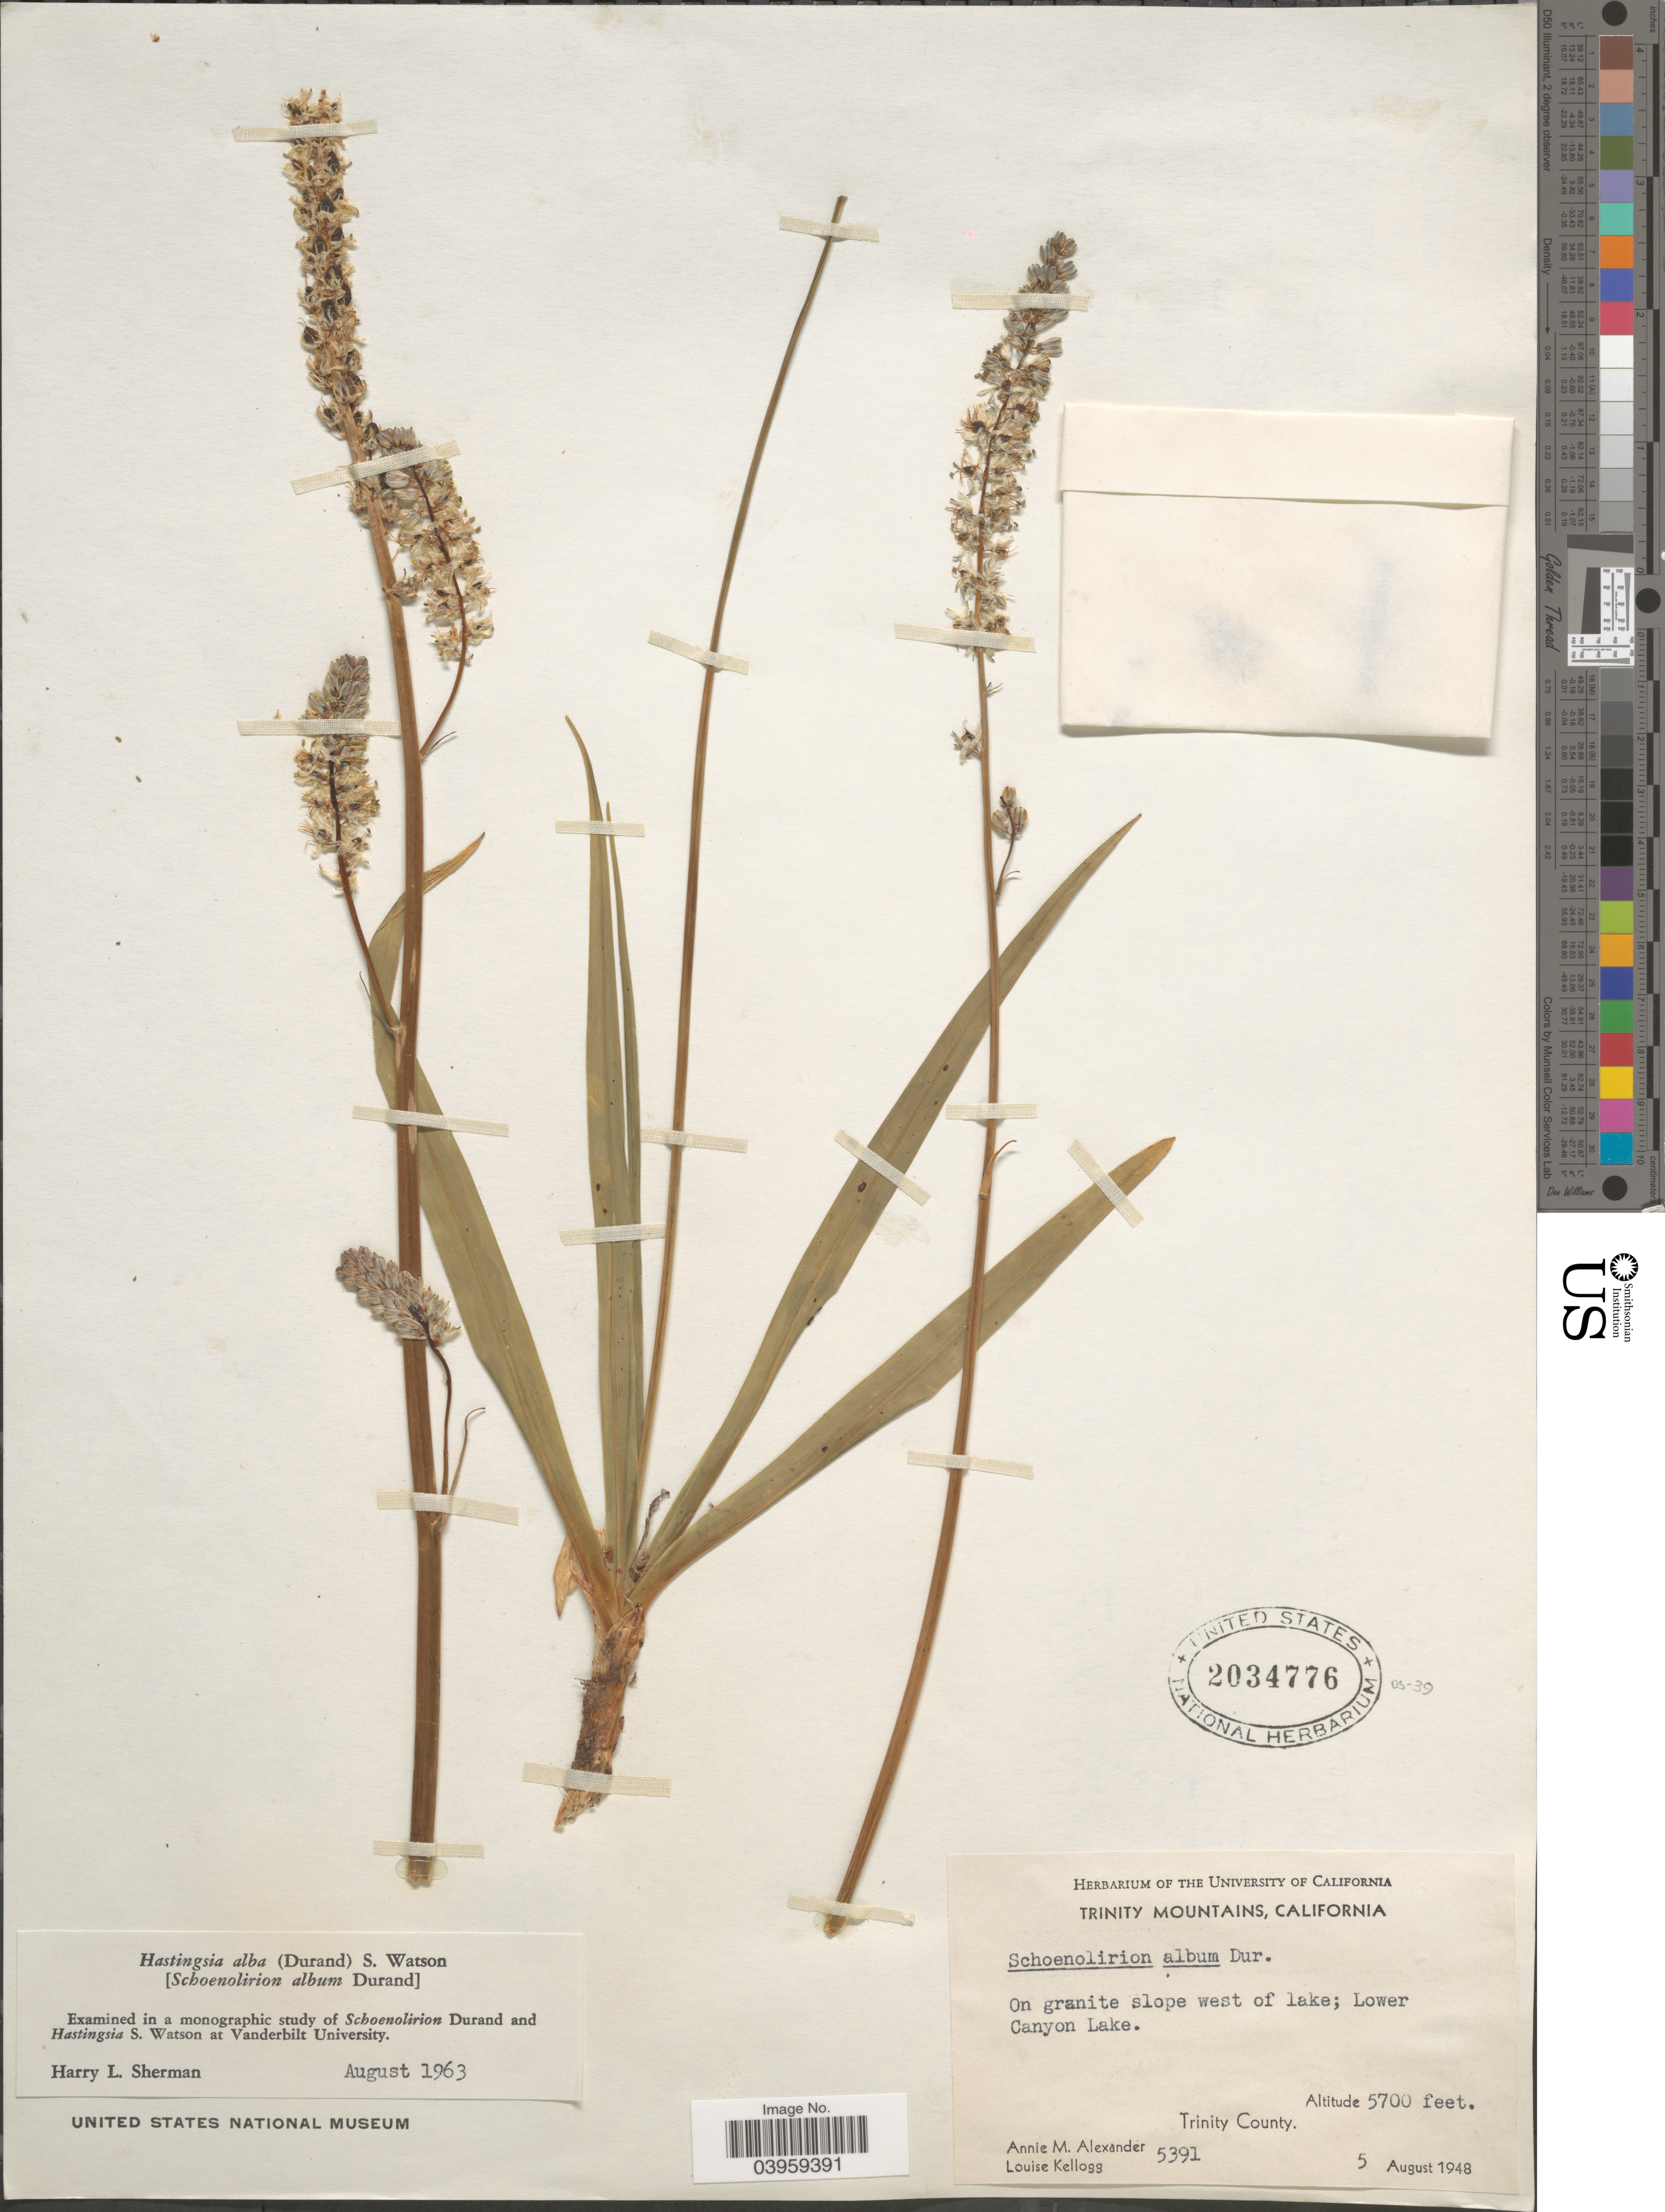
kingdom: Plantae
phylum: Tracheophyta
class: Liliopsida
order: Asparagales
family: Asparagaceae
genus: Hastingsia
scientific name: Hastingsia alba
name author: (Durand) S. Watson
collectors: A. M. Alexander & L. Kellogg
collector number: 5391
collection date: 1948-08-05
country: United States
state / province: California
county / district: Trinity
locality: Trinity Mountains. West of lake; Lower Canyon Lake. Trinity County.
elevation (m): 1737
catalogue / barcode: US 2034776